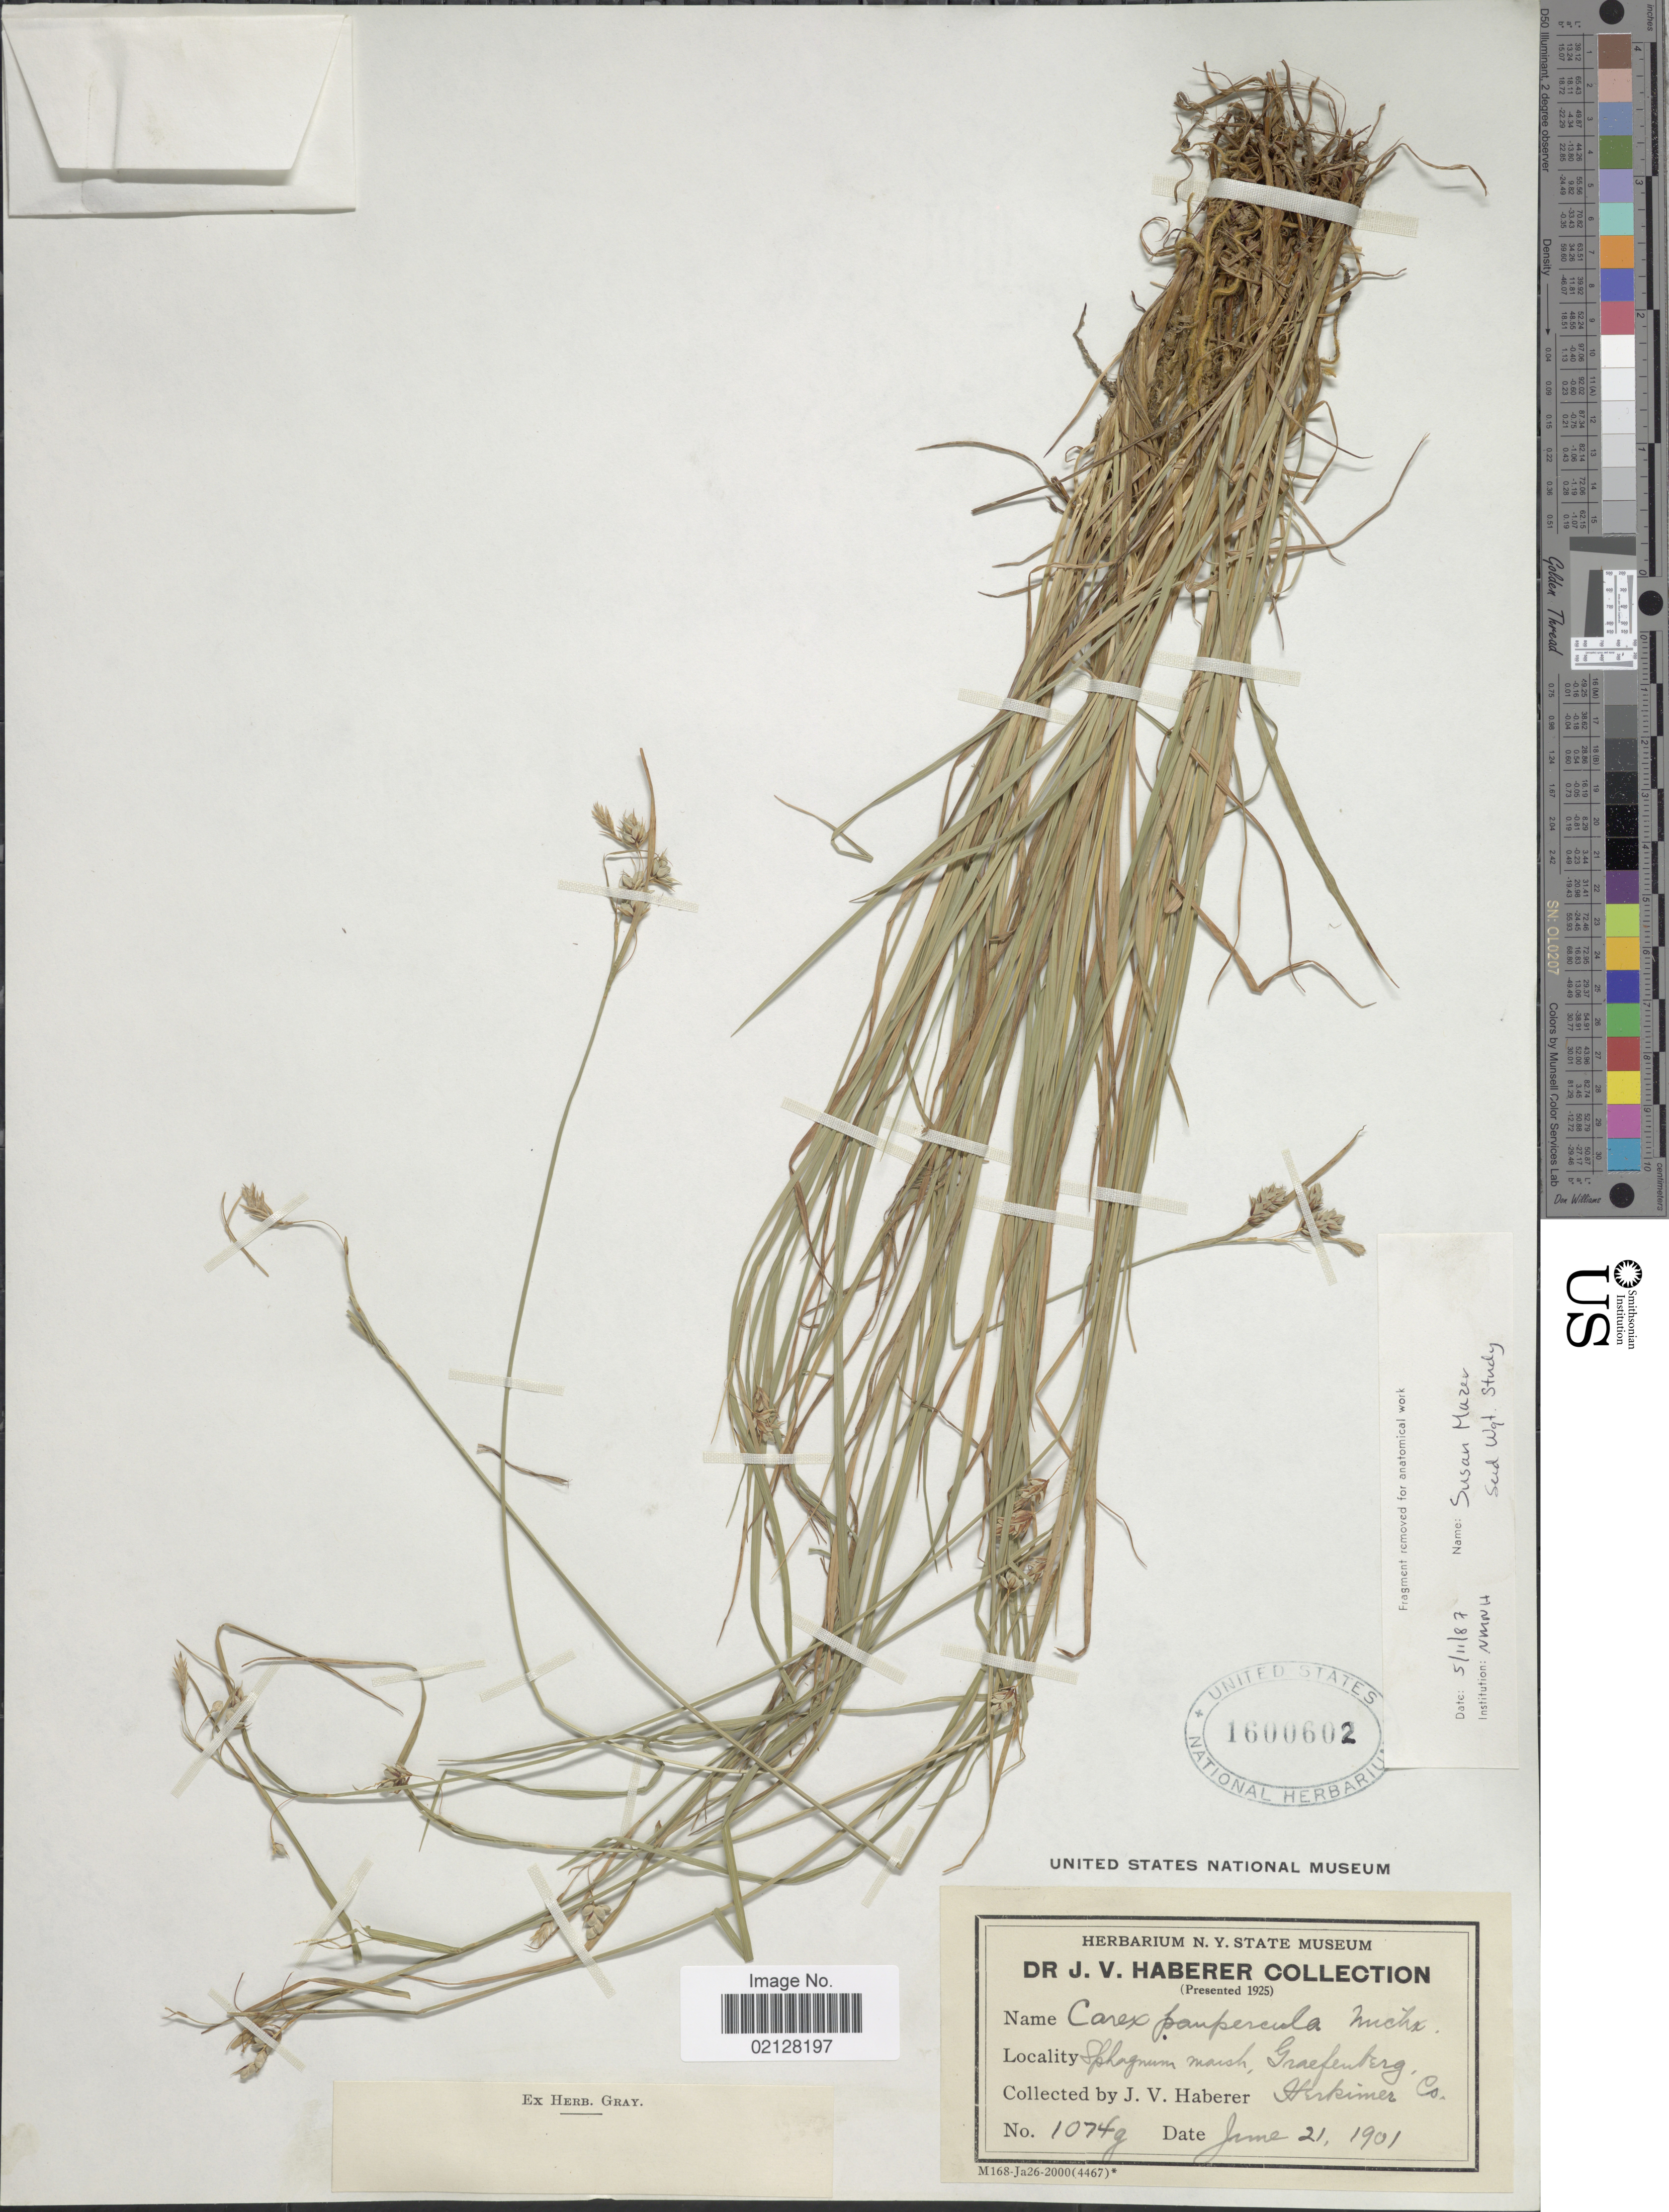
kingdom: Plantae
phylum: Tracheophyta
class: Liliopsida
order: Poales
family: Cyperaceae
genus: Carex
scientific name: Carex magellanica subsp. irrigua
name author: (Wahlenb.) Hiitonen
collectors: J. V. Haberer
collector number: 1074G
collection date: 1901-06-21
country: United States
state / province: New York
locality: Graefenberg, Herkimer Co.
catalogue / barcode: US 1600602